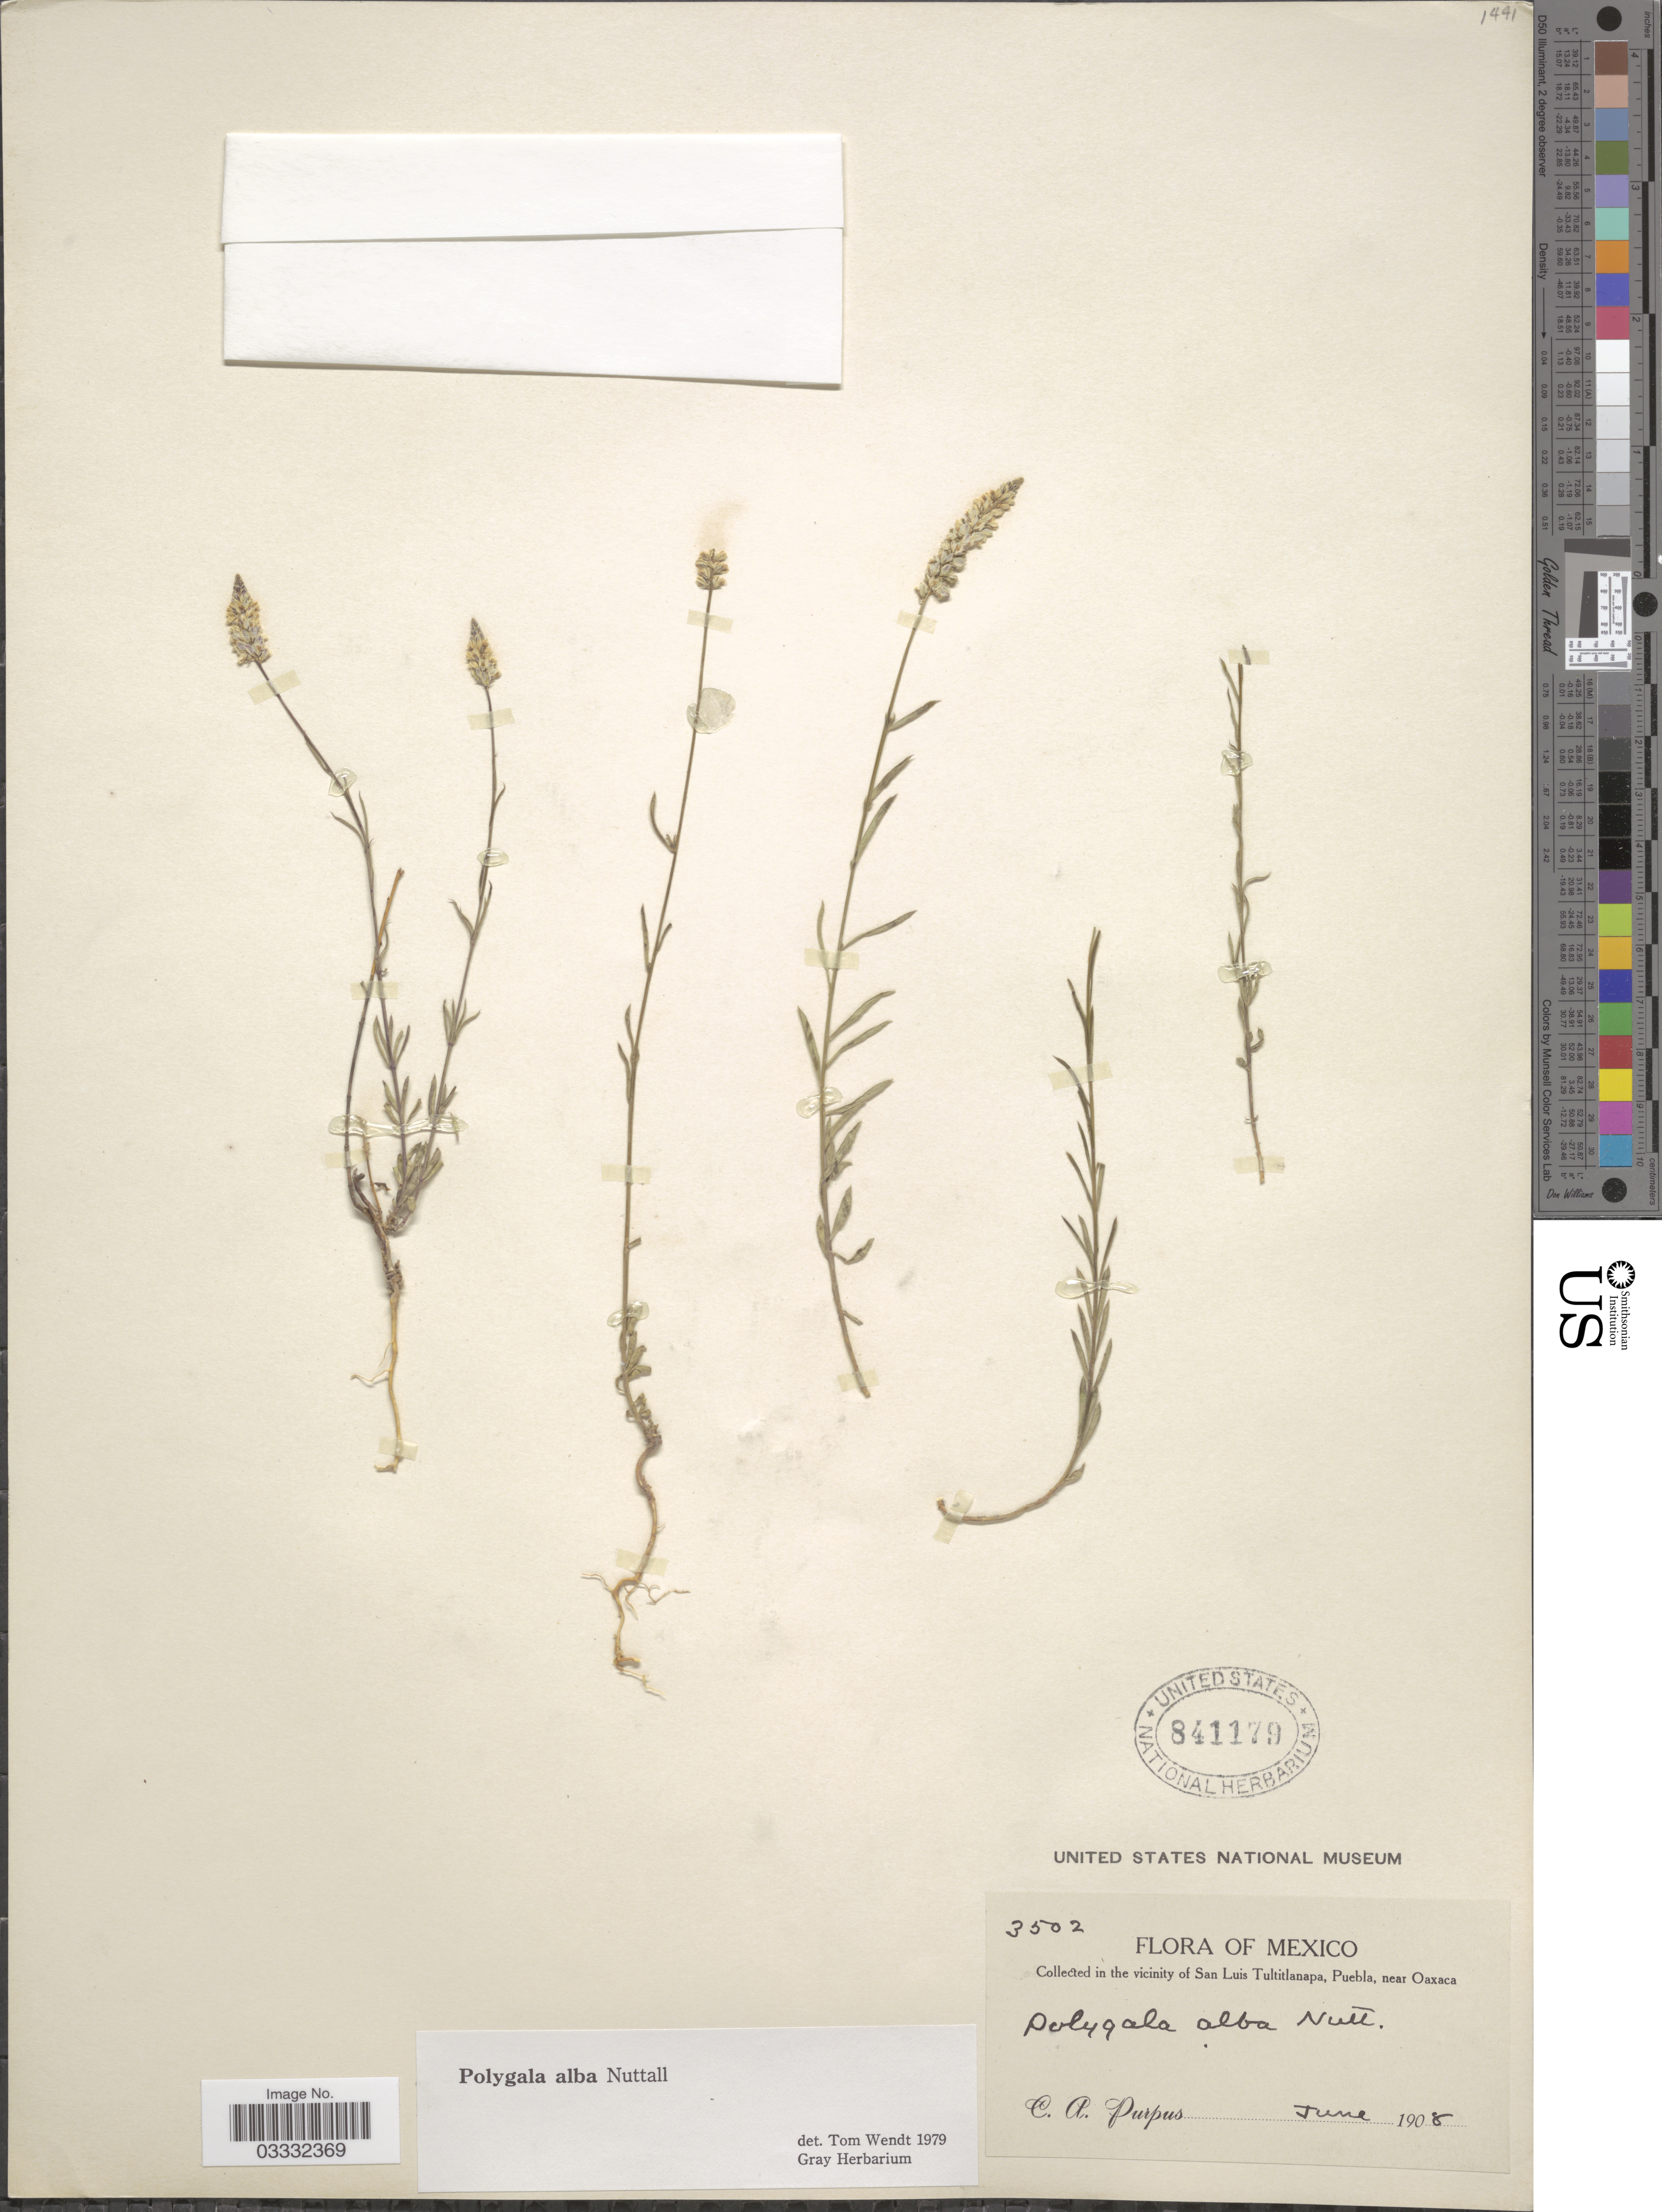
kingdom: Plantae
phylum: Tracheophyta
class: Magnoliopsida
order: Fabales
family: Polygalaceae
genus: Polygala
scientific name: Polygala alba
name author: Nutt.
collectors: C. A. Purpus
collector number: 3502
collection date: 1908-06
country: Mexico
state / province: Puebla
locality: In the vicinity of San Luis Tultitlanapa, Puebla, near Oaxaca.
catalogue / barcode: US 841179